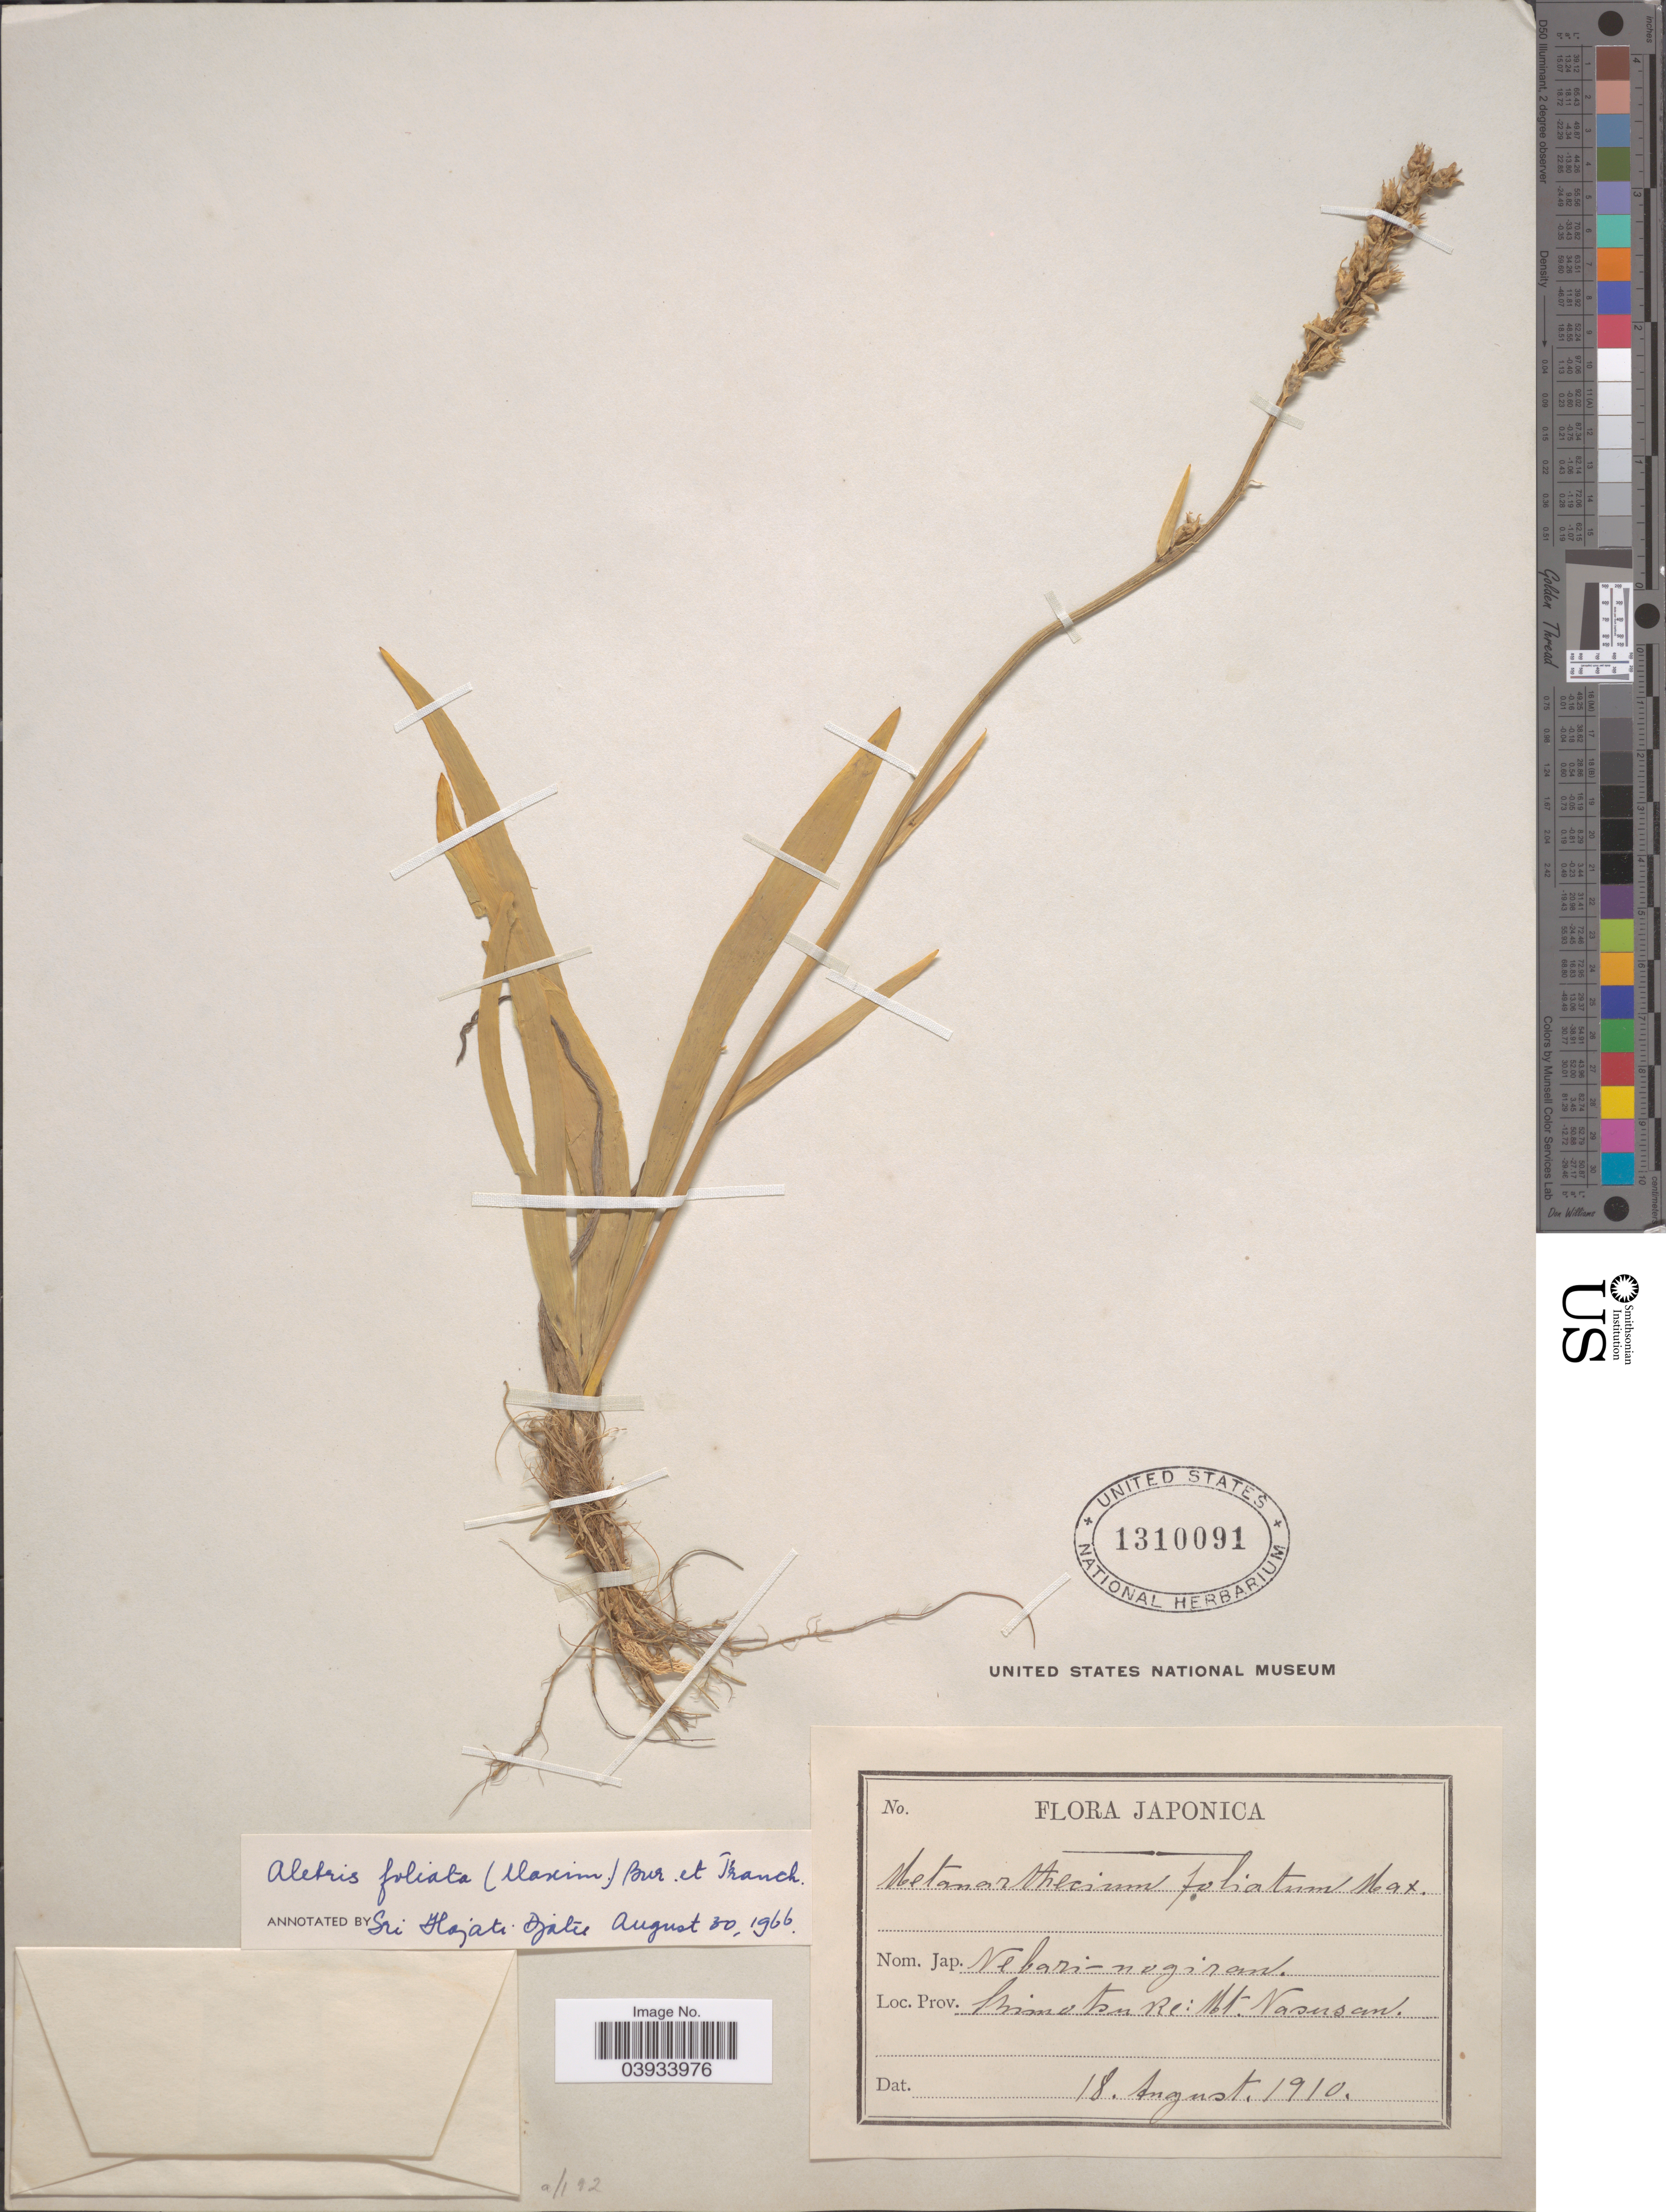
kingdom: Plantae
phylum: Tracheophyta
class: Liliopsida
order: Dioscoreales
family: Nartheciaceae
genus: Aletris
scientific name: Aletris foliata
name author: (Maxim.) Makino & Nemoto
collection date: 1910-08-18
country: Japan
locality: Shimotsuke: Mt. Nasusan.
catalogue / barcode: US 1310091